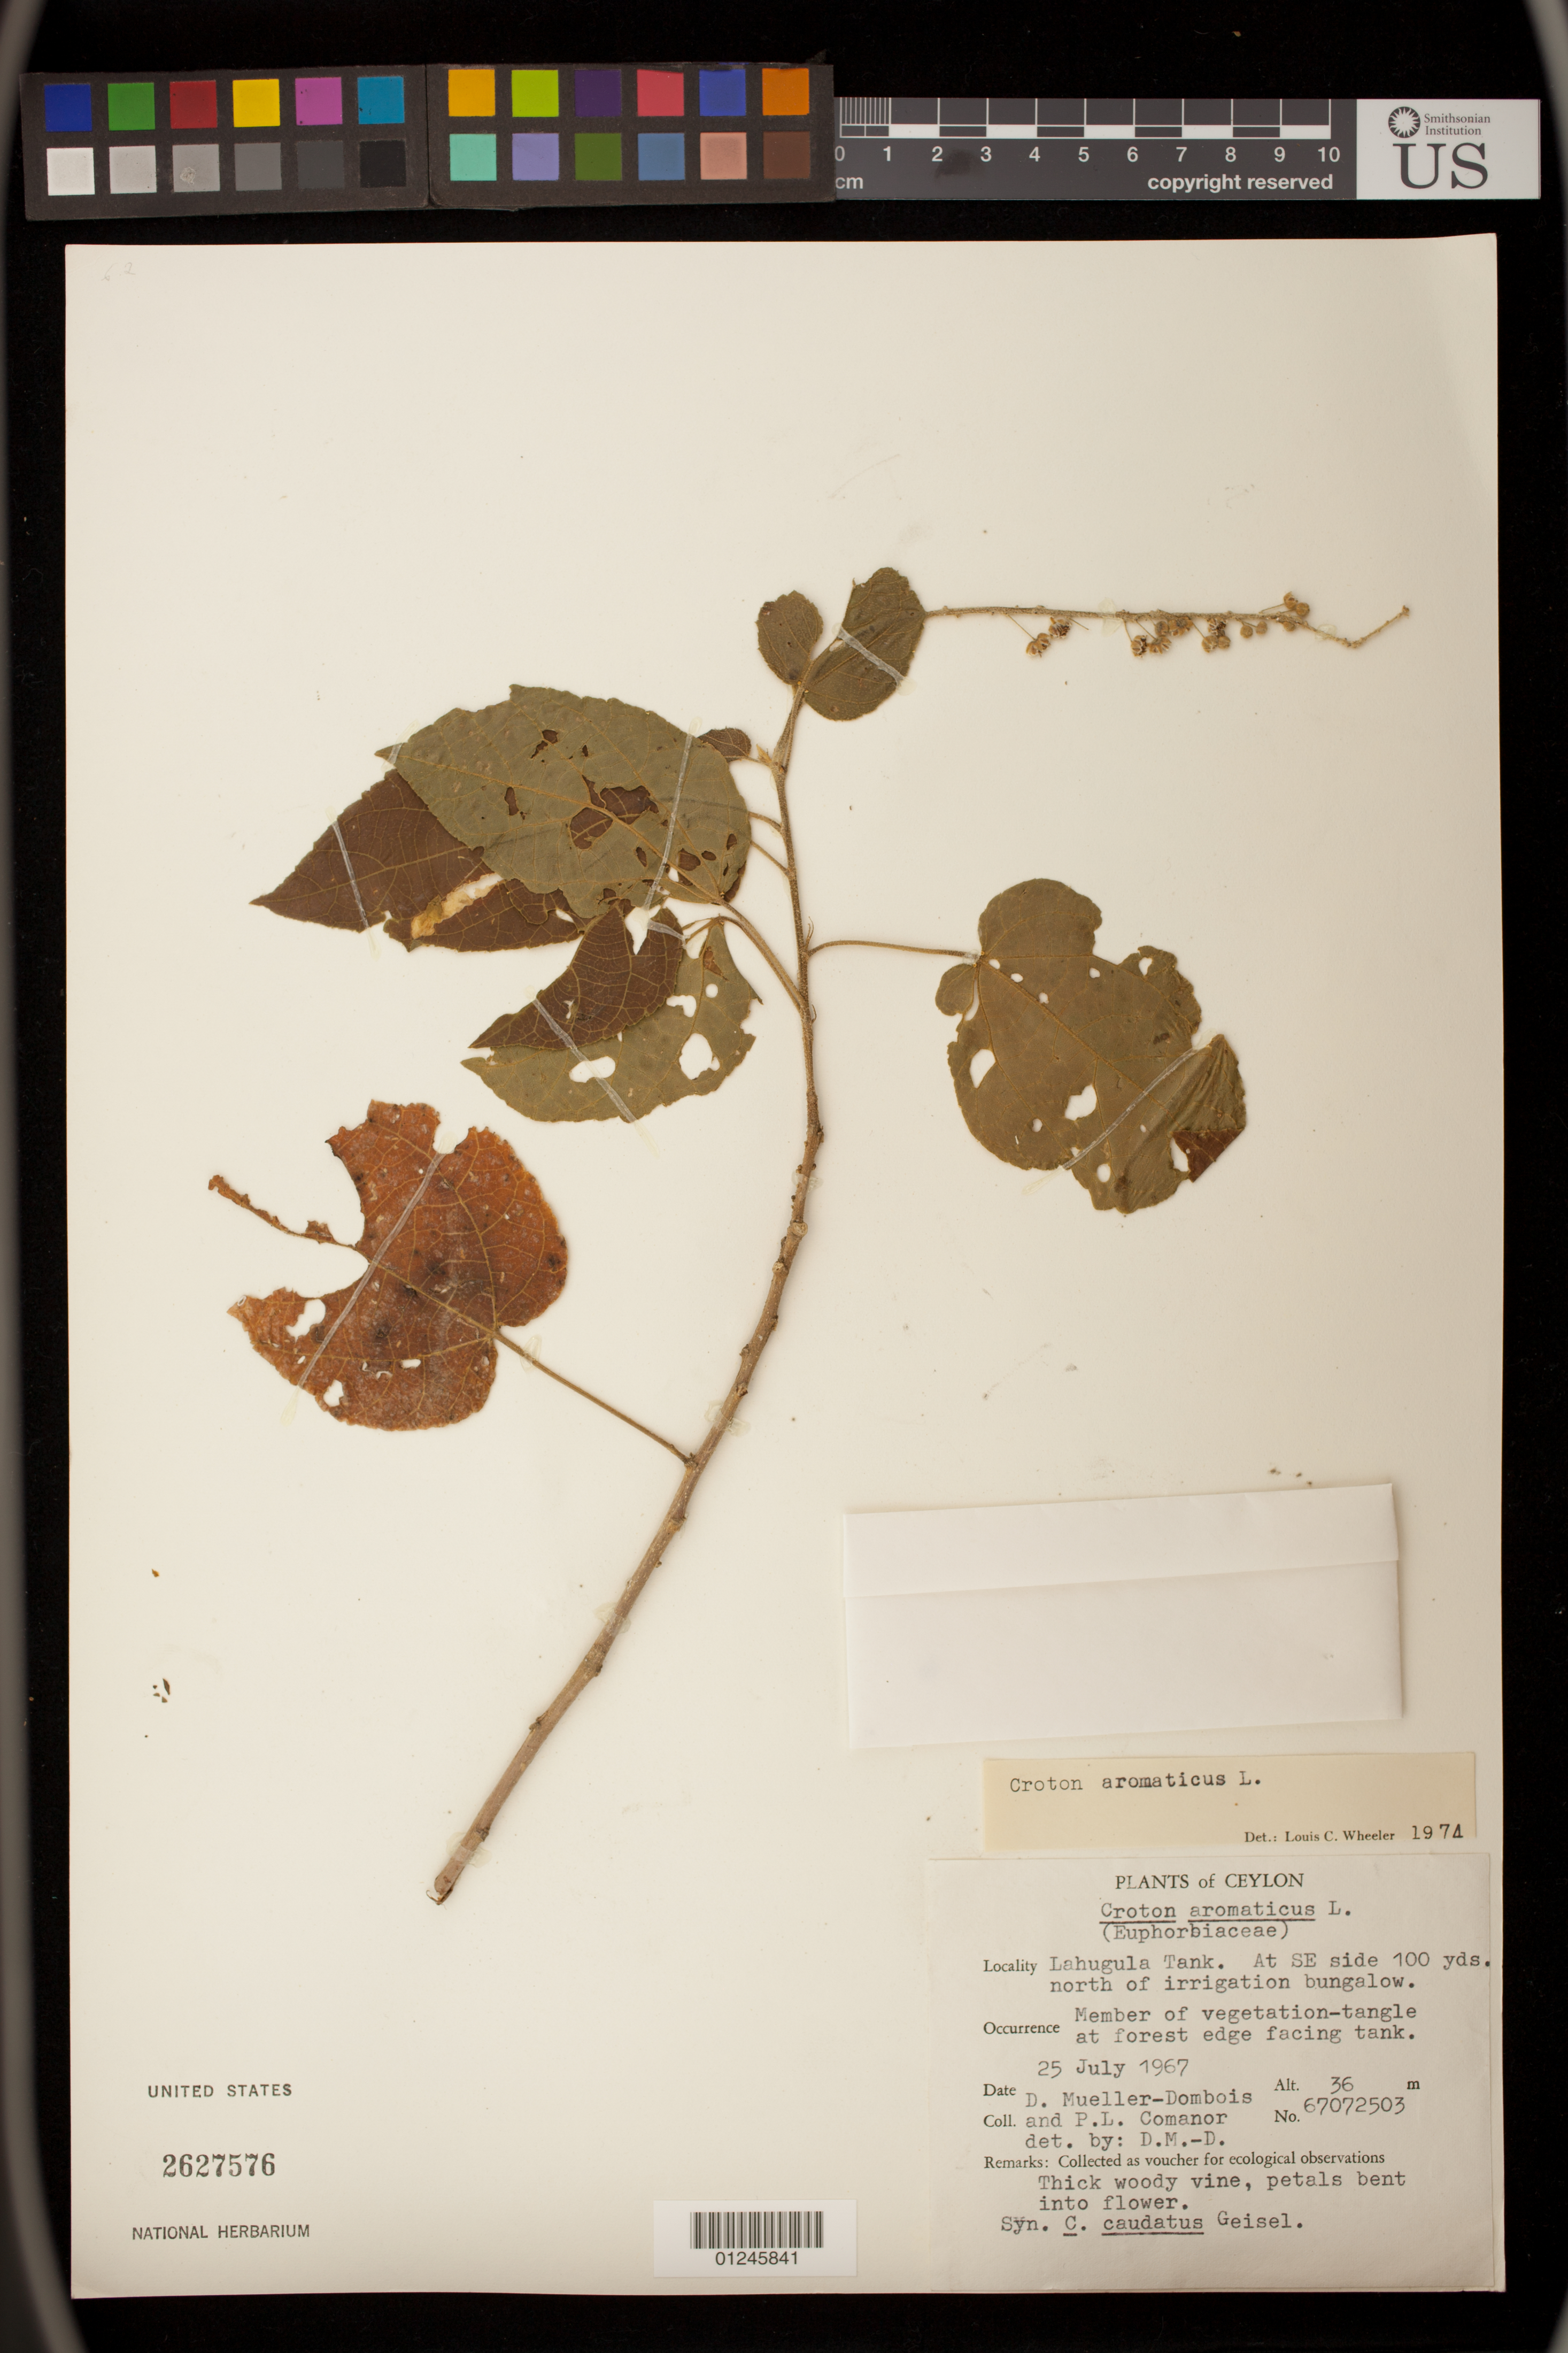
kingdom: Plantae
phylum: Tracheophyta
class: Magnoliopsida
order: Malpighiales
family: Euphorbiaceae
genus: Croton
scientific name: Croton aromaticus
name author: L.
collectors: D. Mueller-Dombois & P. Comanor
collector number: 67072503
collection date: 1967-07-25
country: Sri Lanka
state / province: Eastern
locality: Lahugula Tank. At SE side 100 yds north of irrigation bungalow. At forest edge facing tank.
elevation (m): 36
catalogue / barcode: US 2627576